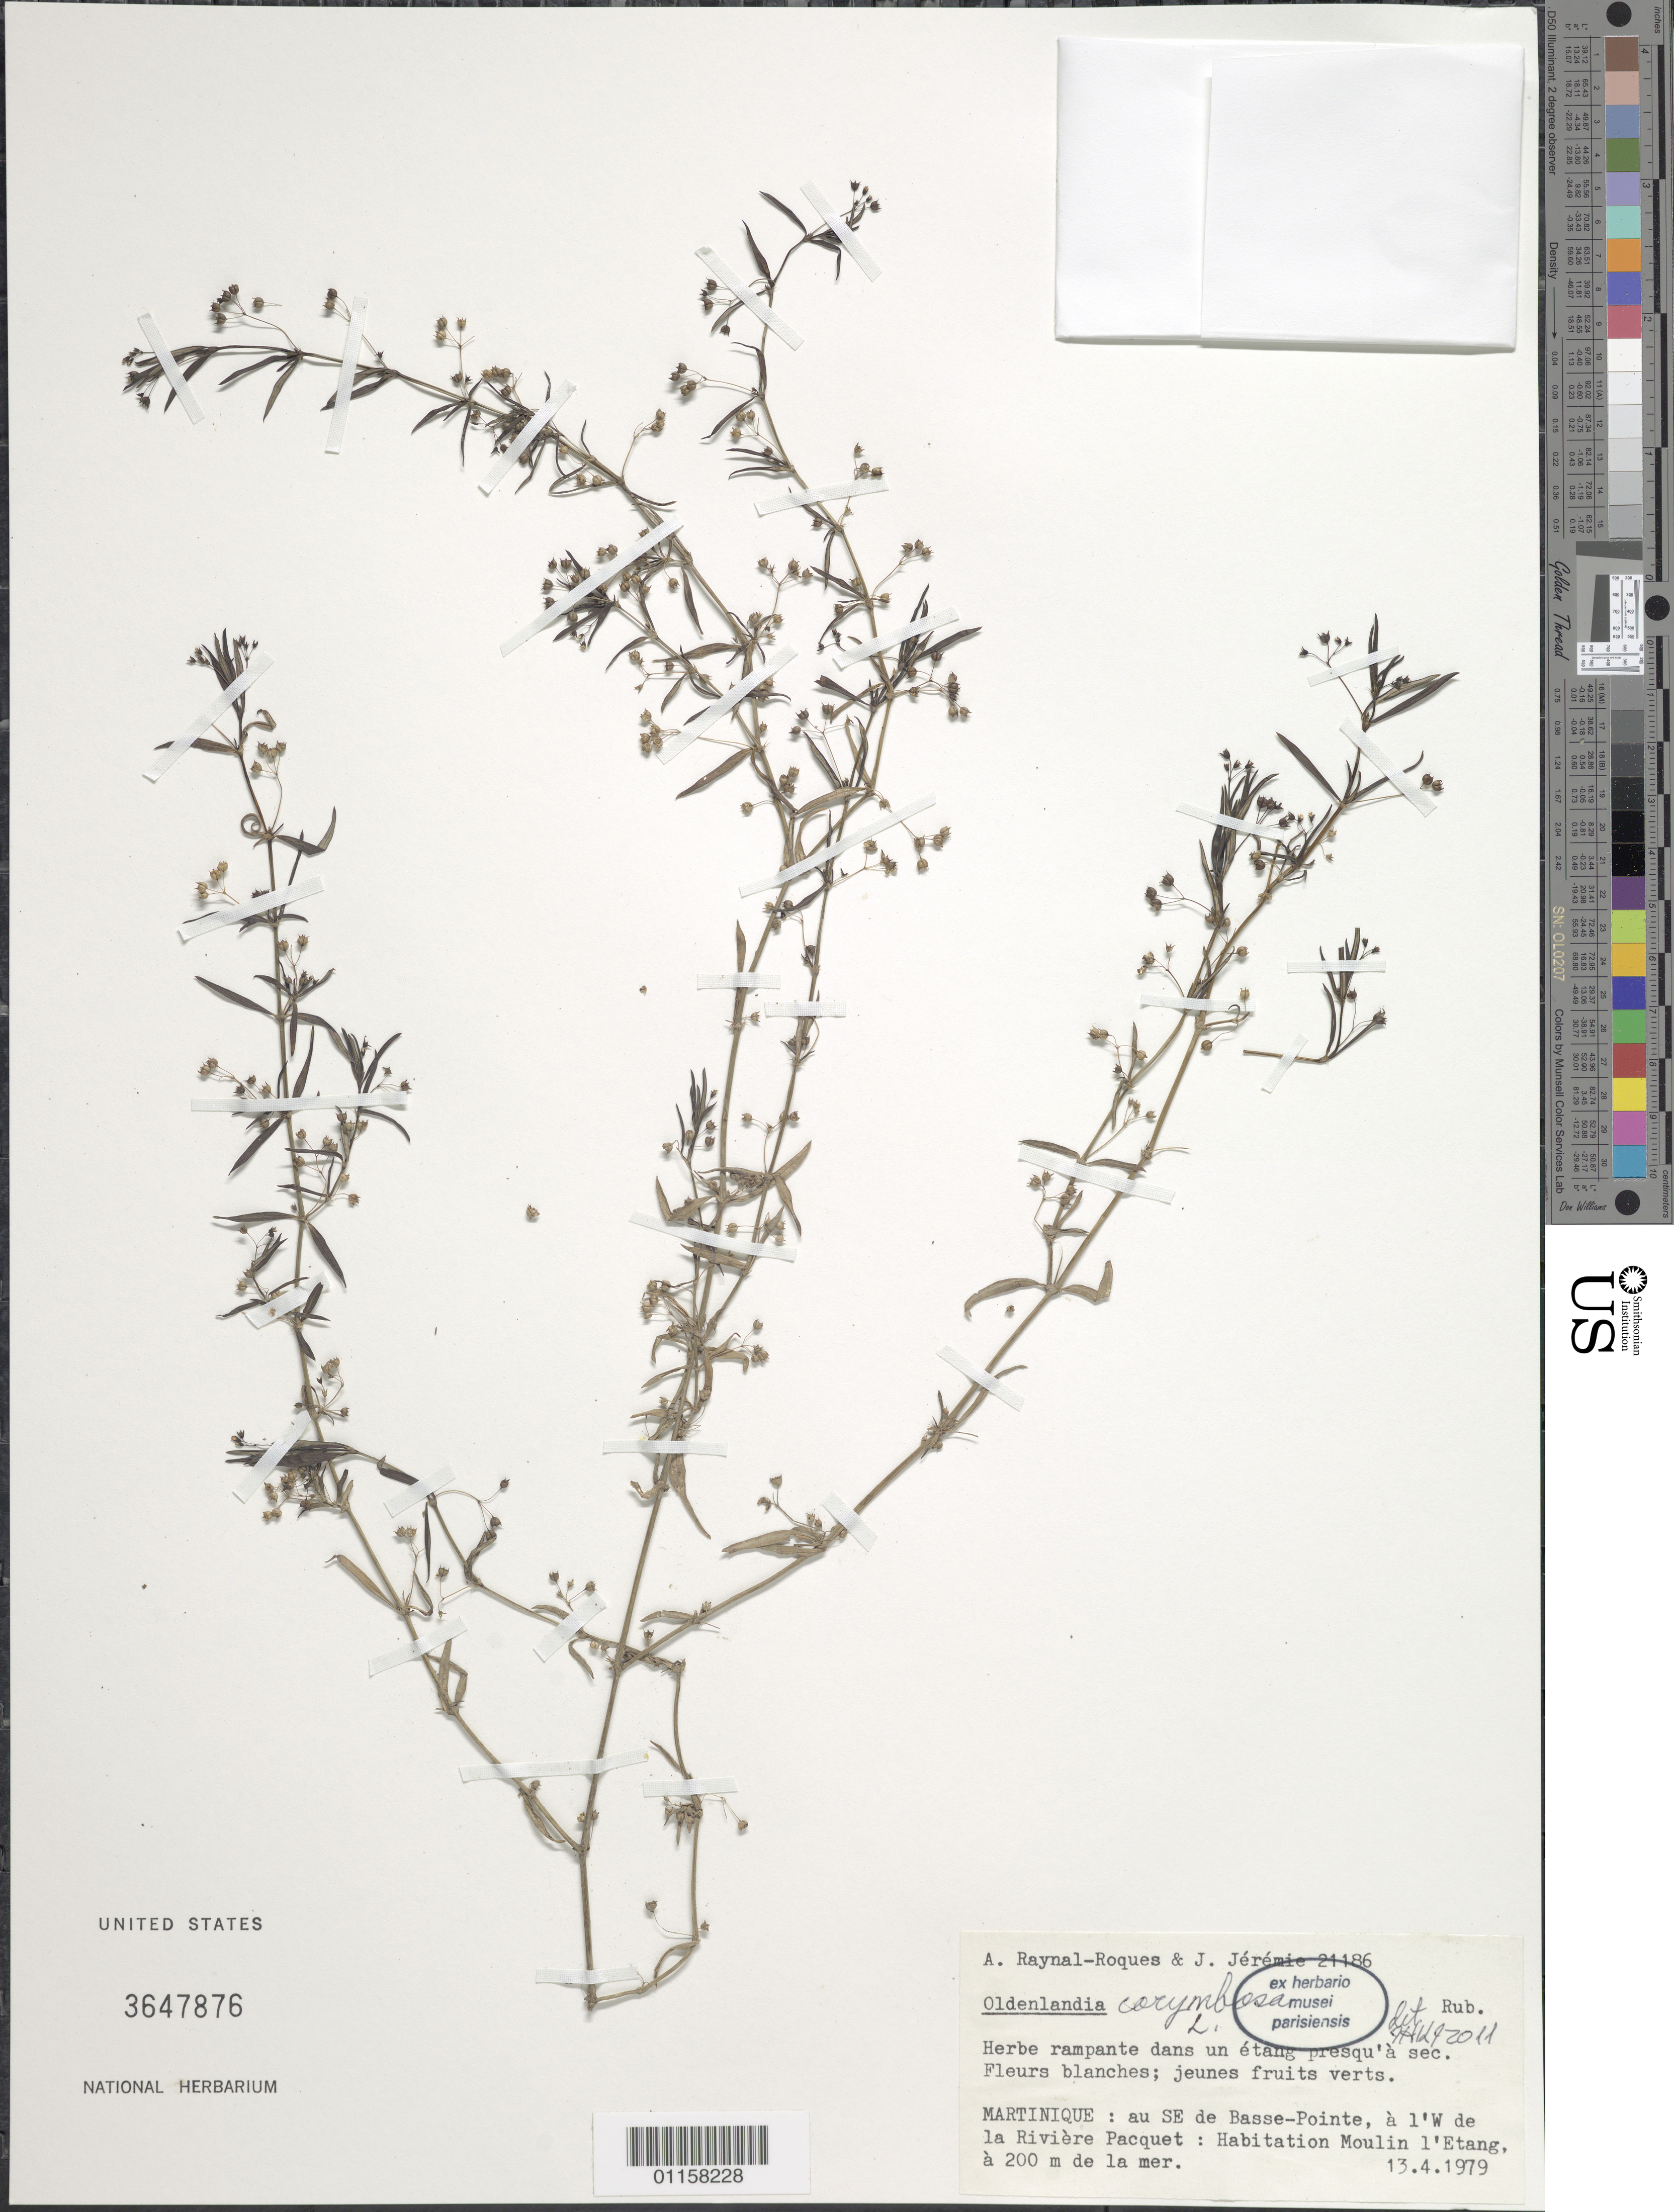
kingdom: Plantae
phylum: Tracheophyta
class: Magnoliopsida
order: Gentianales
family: Rubiaceae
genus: Oldenlandia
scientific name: Oldenlandia corymbosa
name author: L.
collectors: A. M. Raynal & J. Jérémie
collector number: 21186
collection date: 1979-04-13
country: Martinique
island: Martinique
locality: Basse-Pointe, au SE; à l'W de la Rivière Pacquet, Habitation Moulin l'Etang. à 200 m de la mer.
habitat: Dans un étang presqu'à sec.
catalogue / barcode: US 3647876